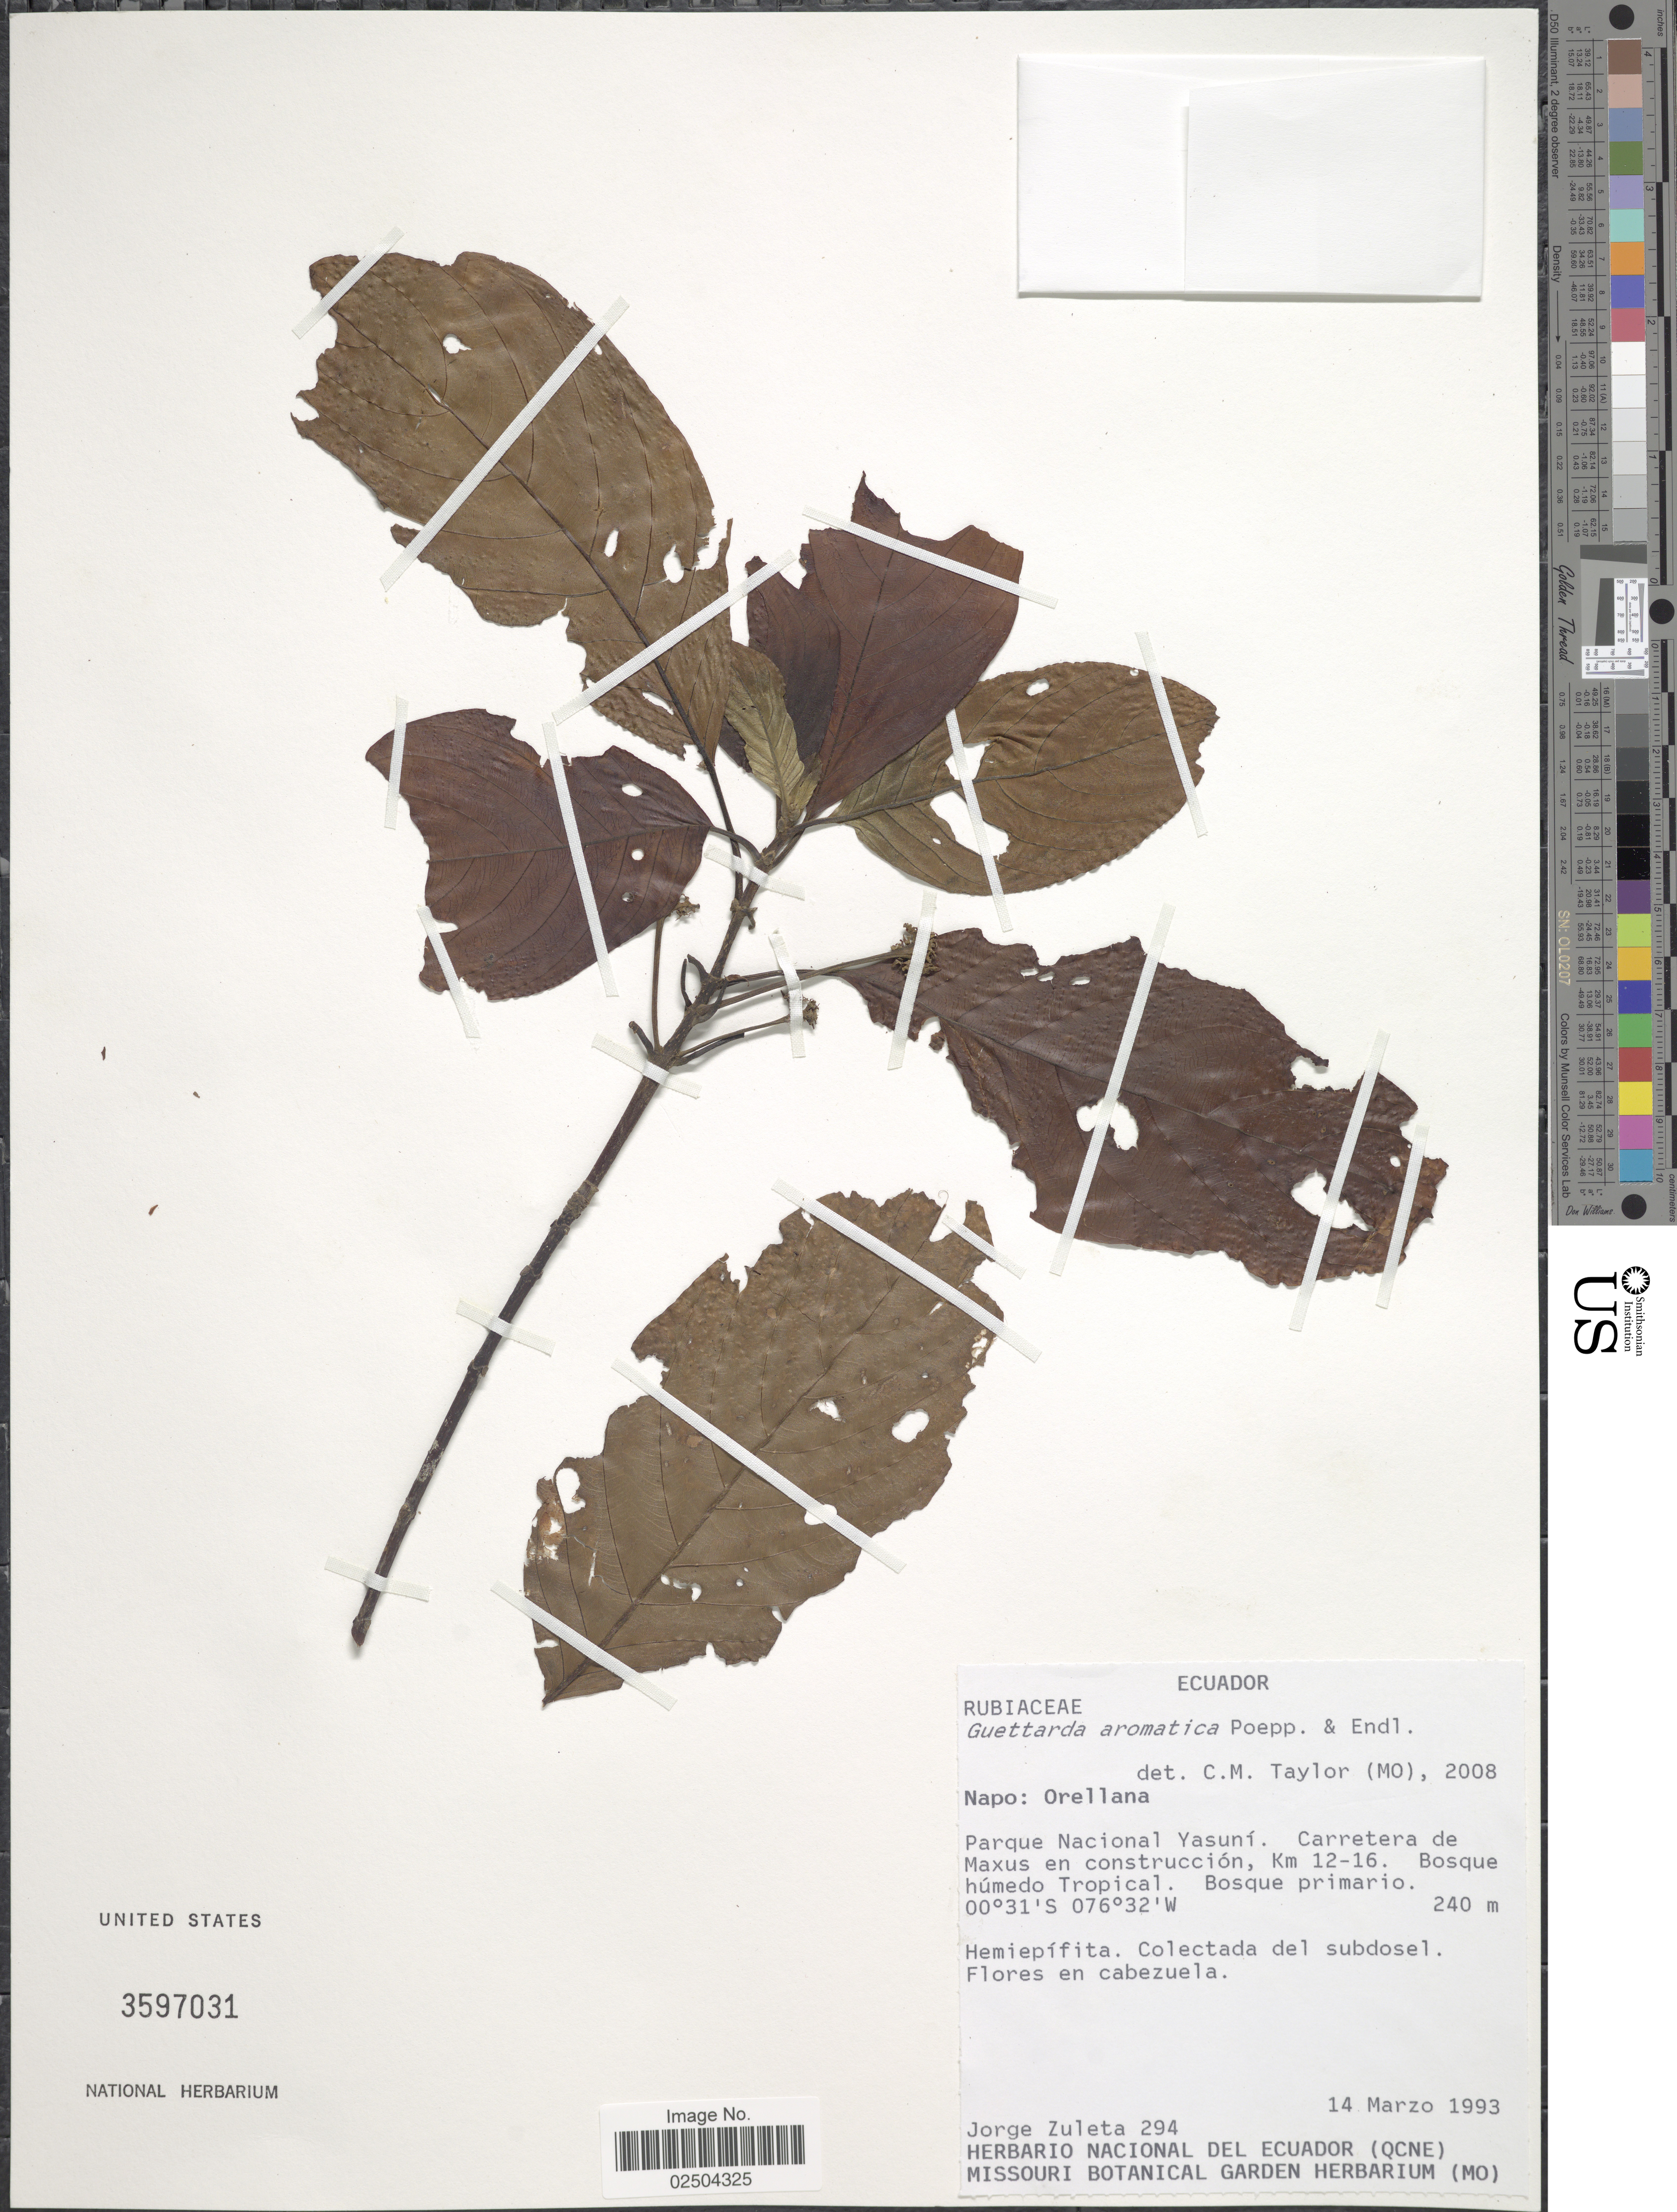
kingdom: Plantae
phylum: Tracheophyta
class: Magnoliopsida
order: Gentianales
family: Rubiaceae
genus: Guettarda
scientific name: Guettarda aromatica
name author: Poepp. & Endl.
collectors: J. Zuleta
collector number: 294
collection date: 1993-03-14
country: Ecuador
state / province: Napo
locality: Napo: Orellana, Parque Nacional Yasuni, Carretera de Maxus en construccion, Km 12-16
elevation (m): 240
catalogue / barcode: US 3597031